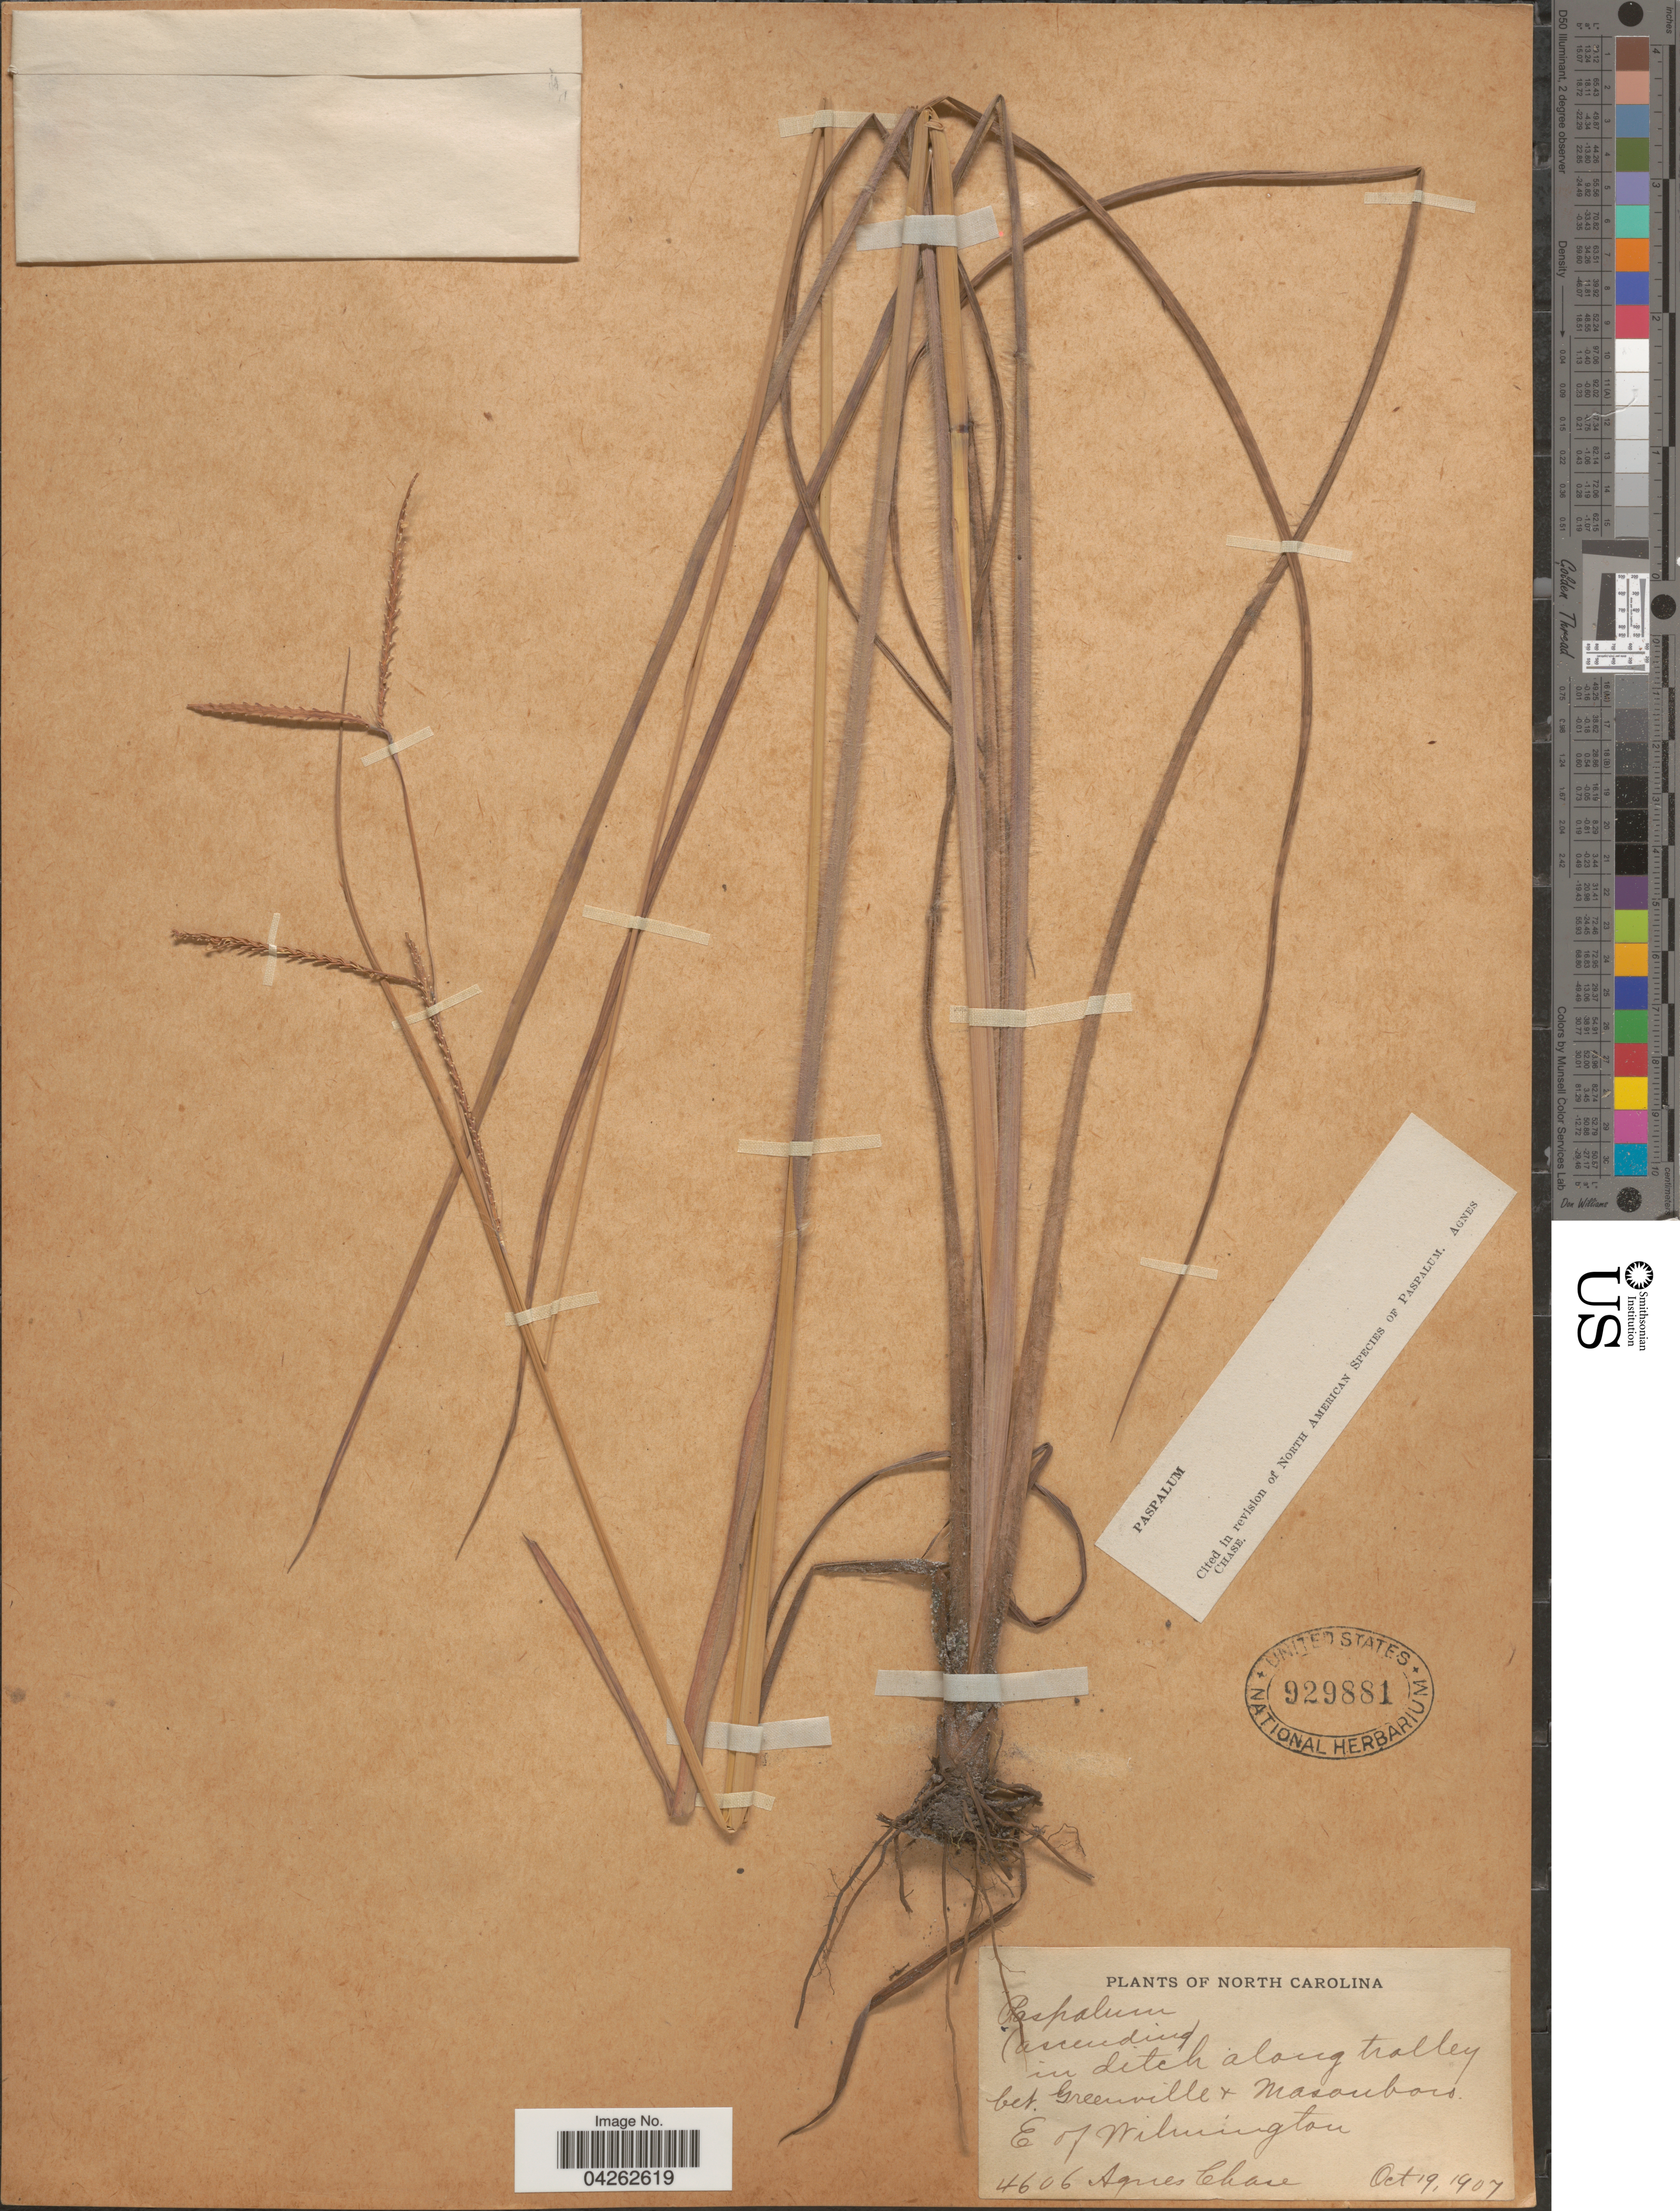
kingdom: Plantae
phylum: Tracheophyta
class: Liliopsida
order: Poales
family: Poaceae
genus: Paspalum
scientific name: Paspalum lentiferum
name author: Lam.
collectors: A. Chase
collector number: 4606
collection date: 1907-10-19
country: United States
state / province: North Carolina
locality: In ditch along trolley bet. Greenville + Masonboro. E of Wilmington.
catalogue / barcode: US 929881